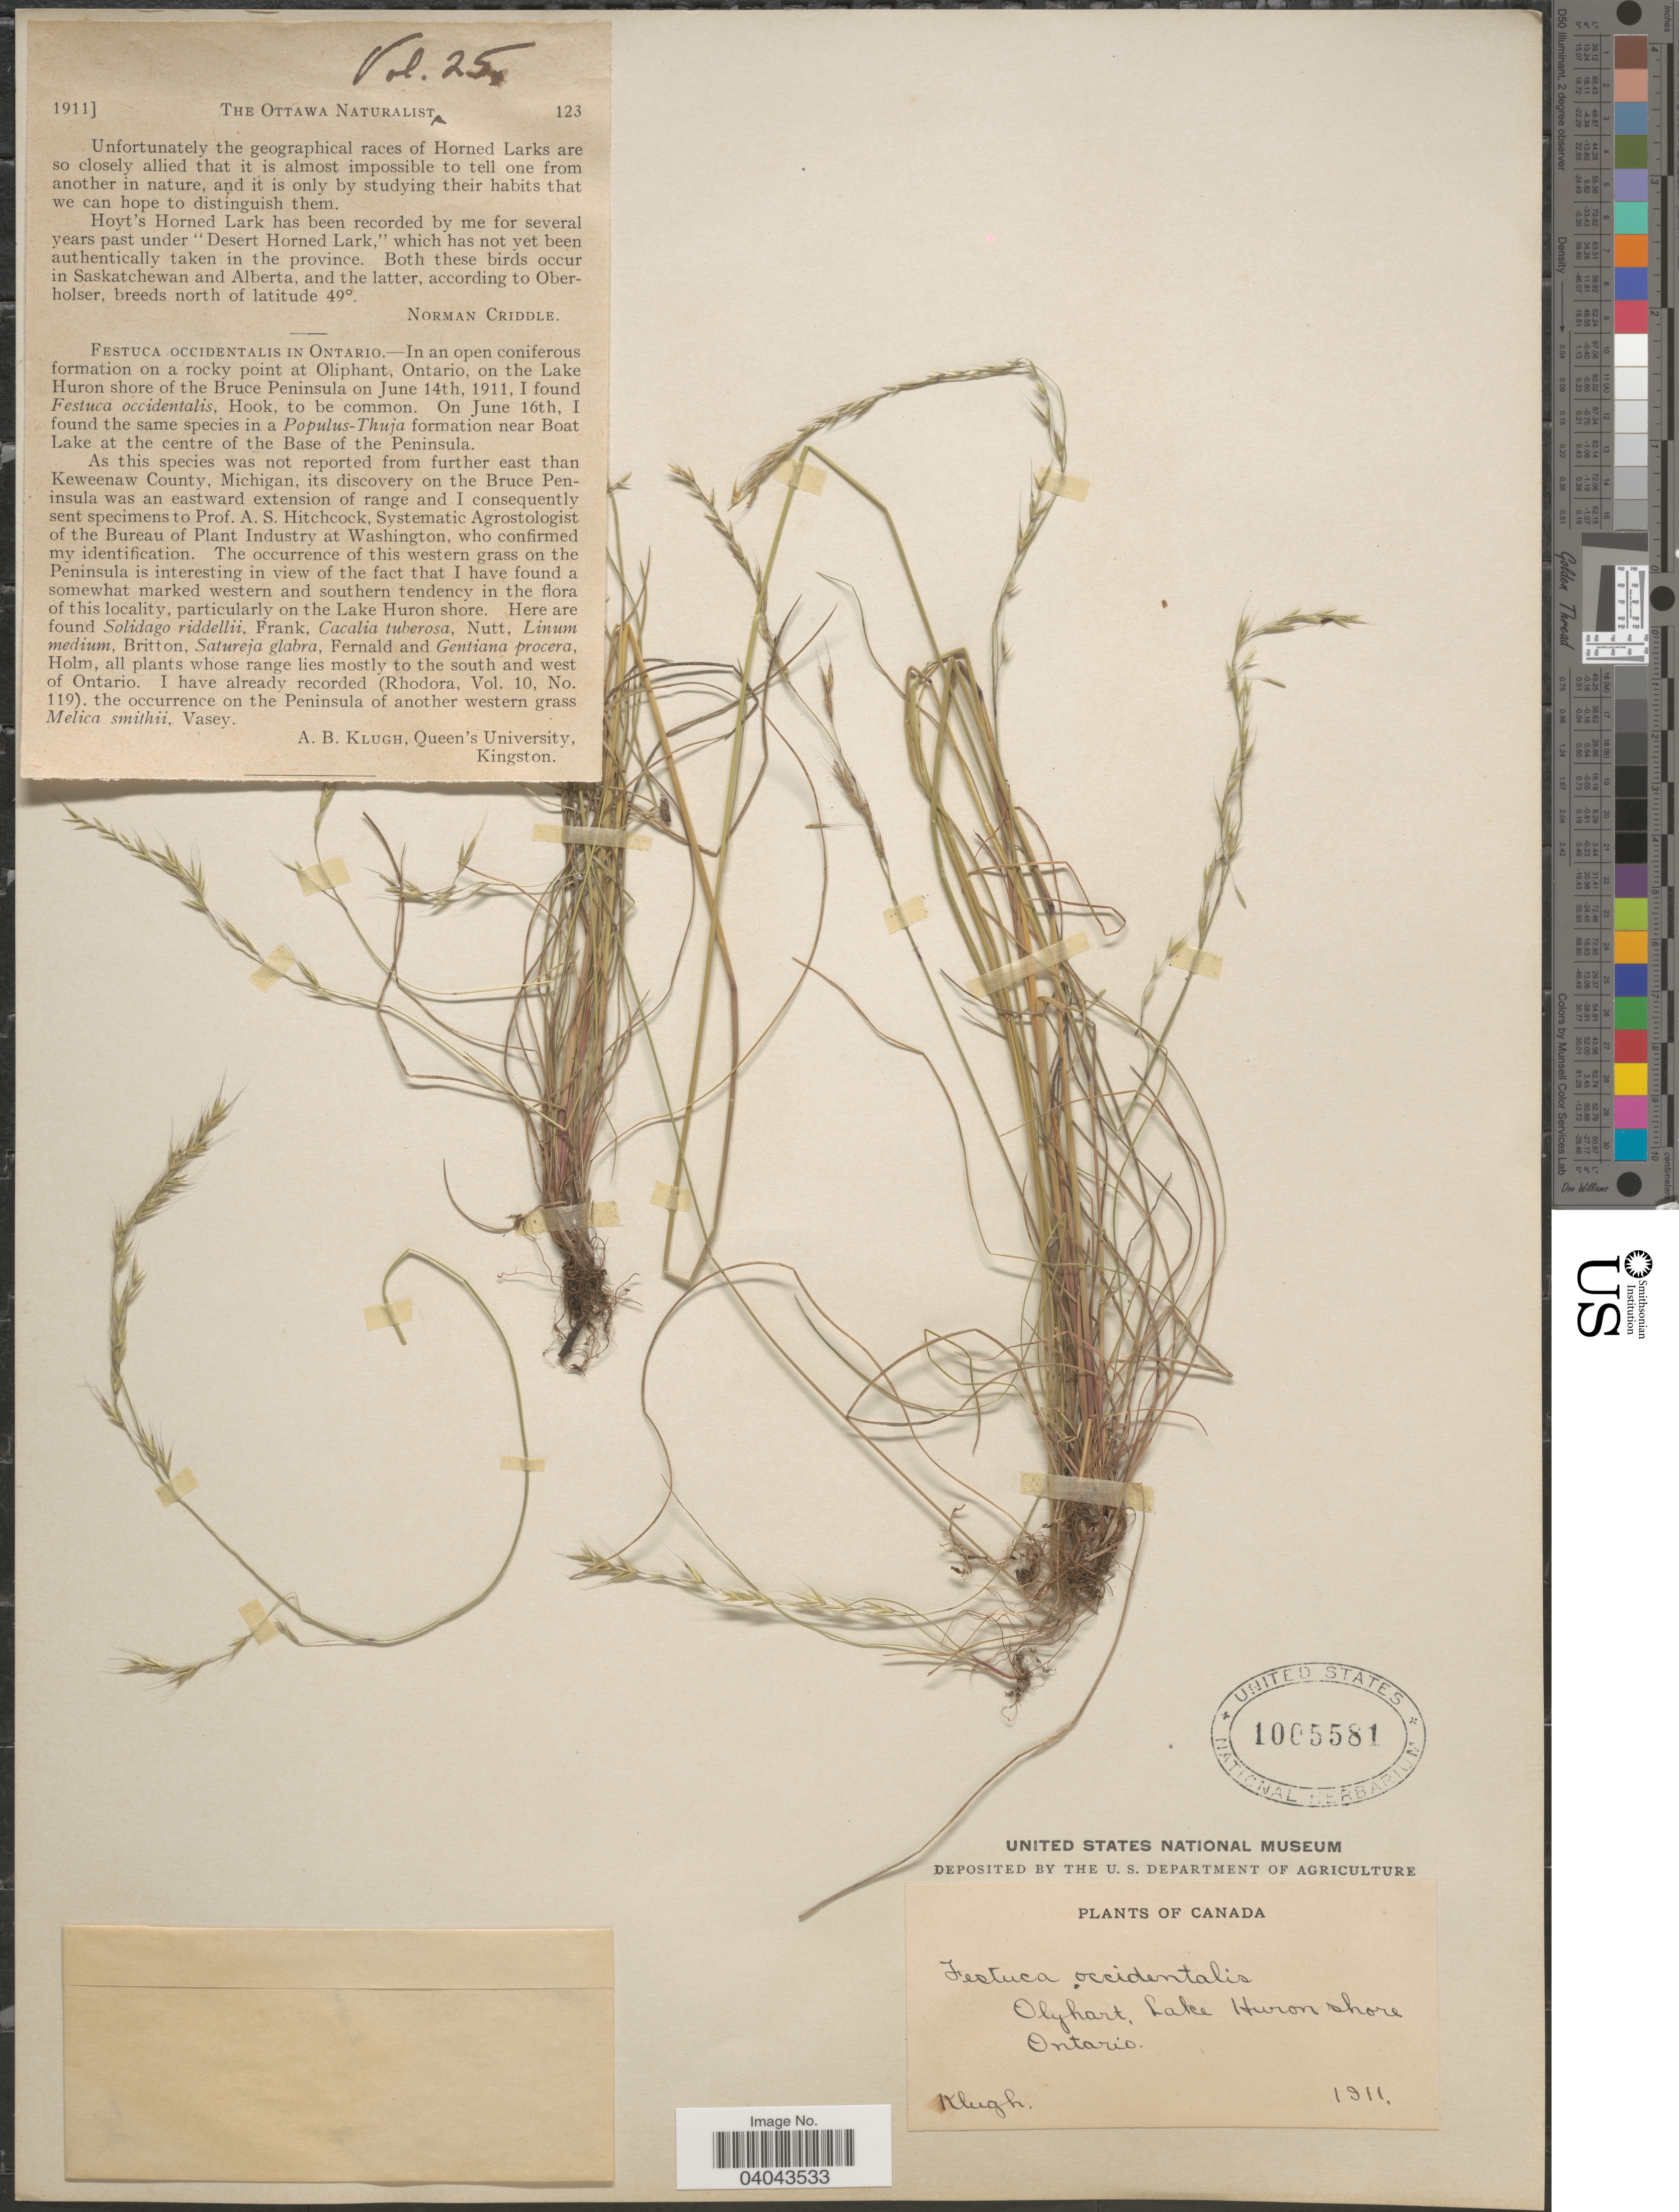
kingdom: Plantae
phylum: Tracheophyta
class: Liliopsida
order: Poales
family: Poaceae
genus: Festuca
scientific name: Festuca occidentalis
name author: Hook.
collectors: A. Klugh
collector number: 123?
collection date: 1911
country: Canada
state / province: Ontario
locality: Olyhart, Lake Huron shore.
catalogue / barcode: US 1005581